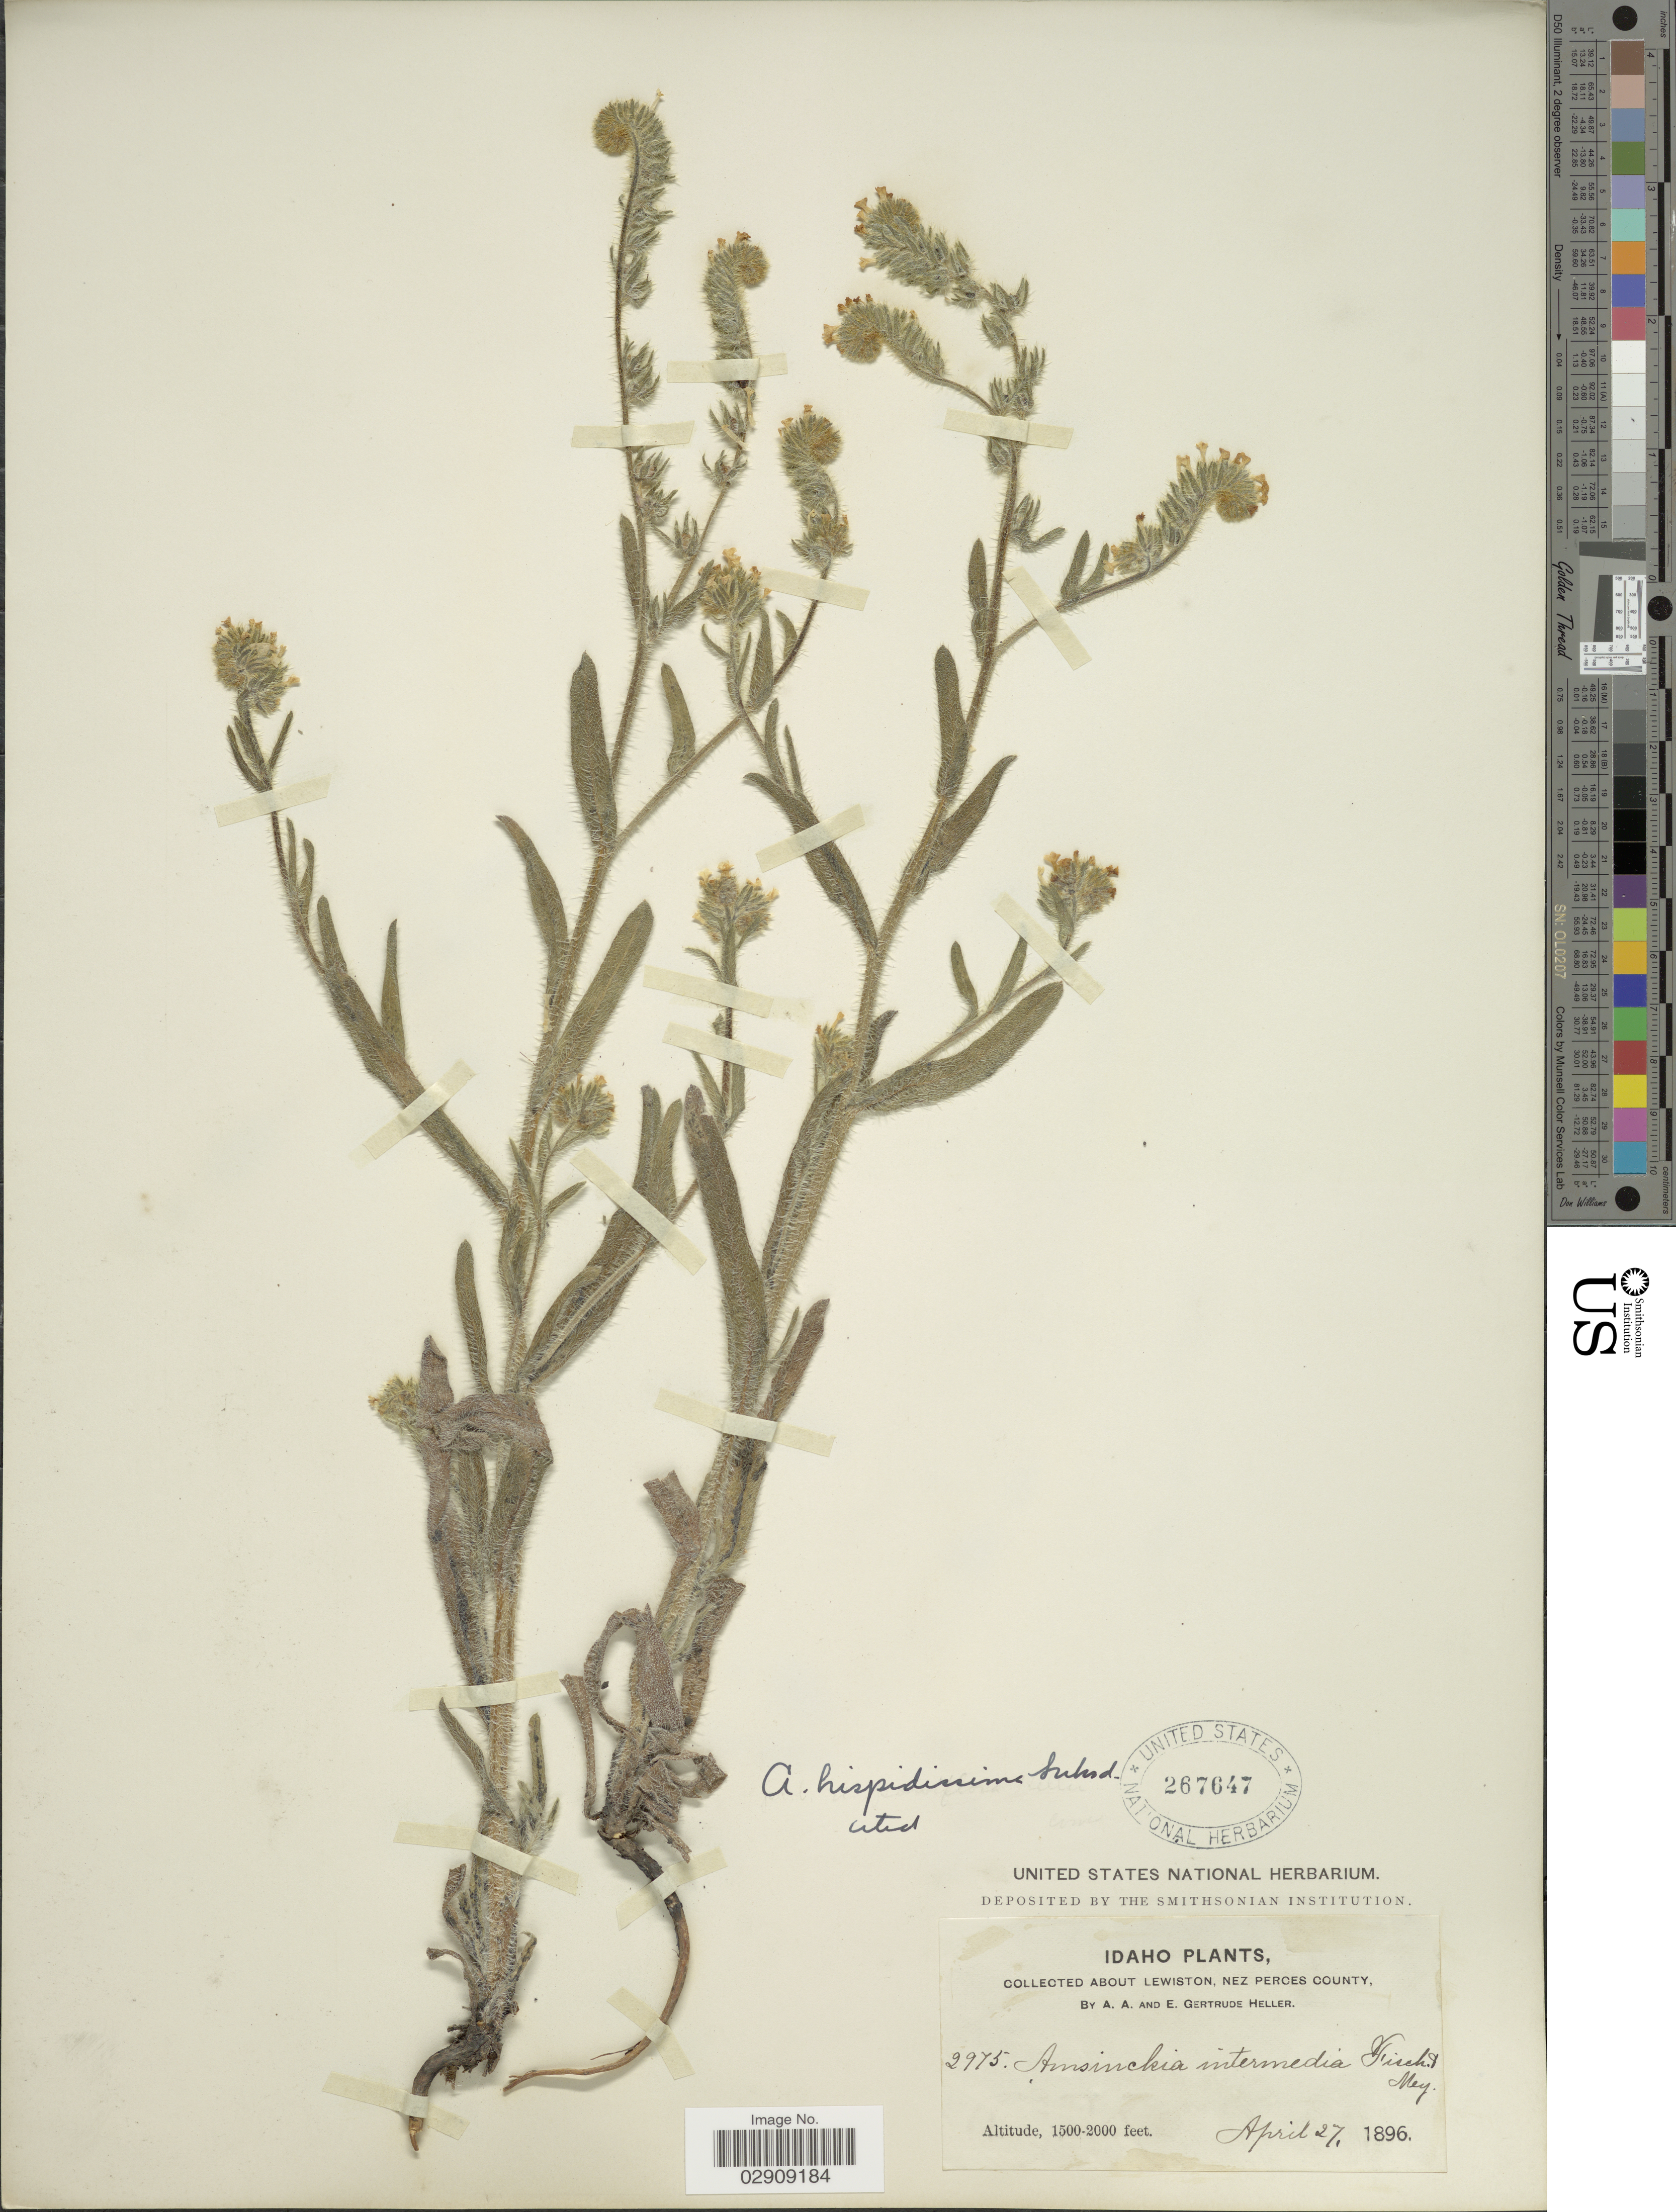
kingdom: Plantae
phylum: Tracheophyta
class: Magnoliopsida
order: Boraginales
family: Boraginaceae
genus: Amsinckia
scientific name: Amsinckia menziesii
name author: A. Nelson & J.F. Macbr.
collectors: A. A. Heller & E. Gertrude Heller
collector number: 2975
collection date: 1896-04-27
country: United States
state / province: Idaho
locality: Lewiston, Nez Perces County.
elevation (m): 457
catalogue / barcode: US 267647